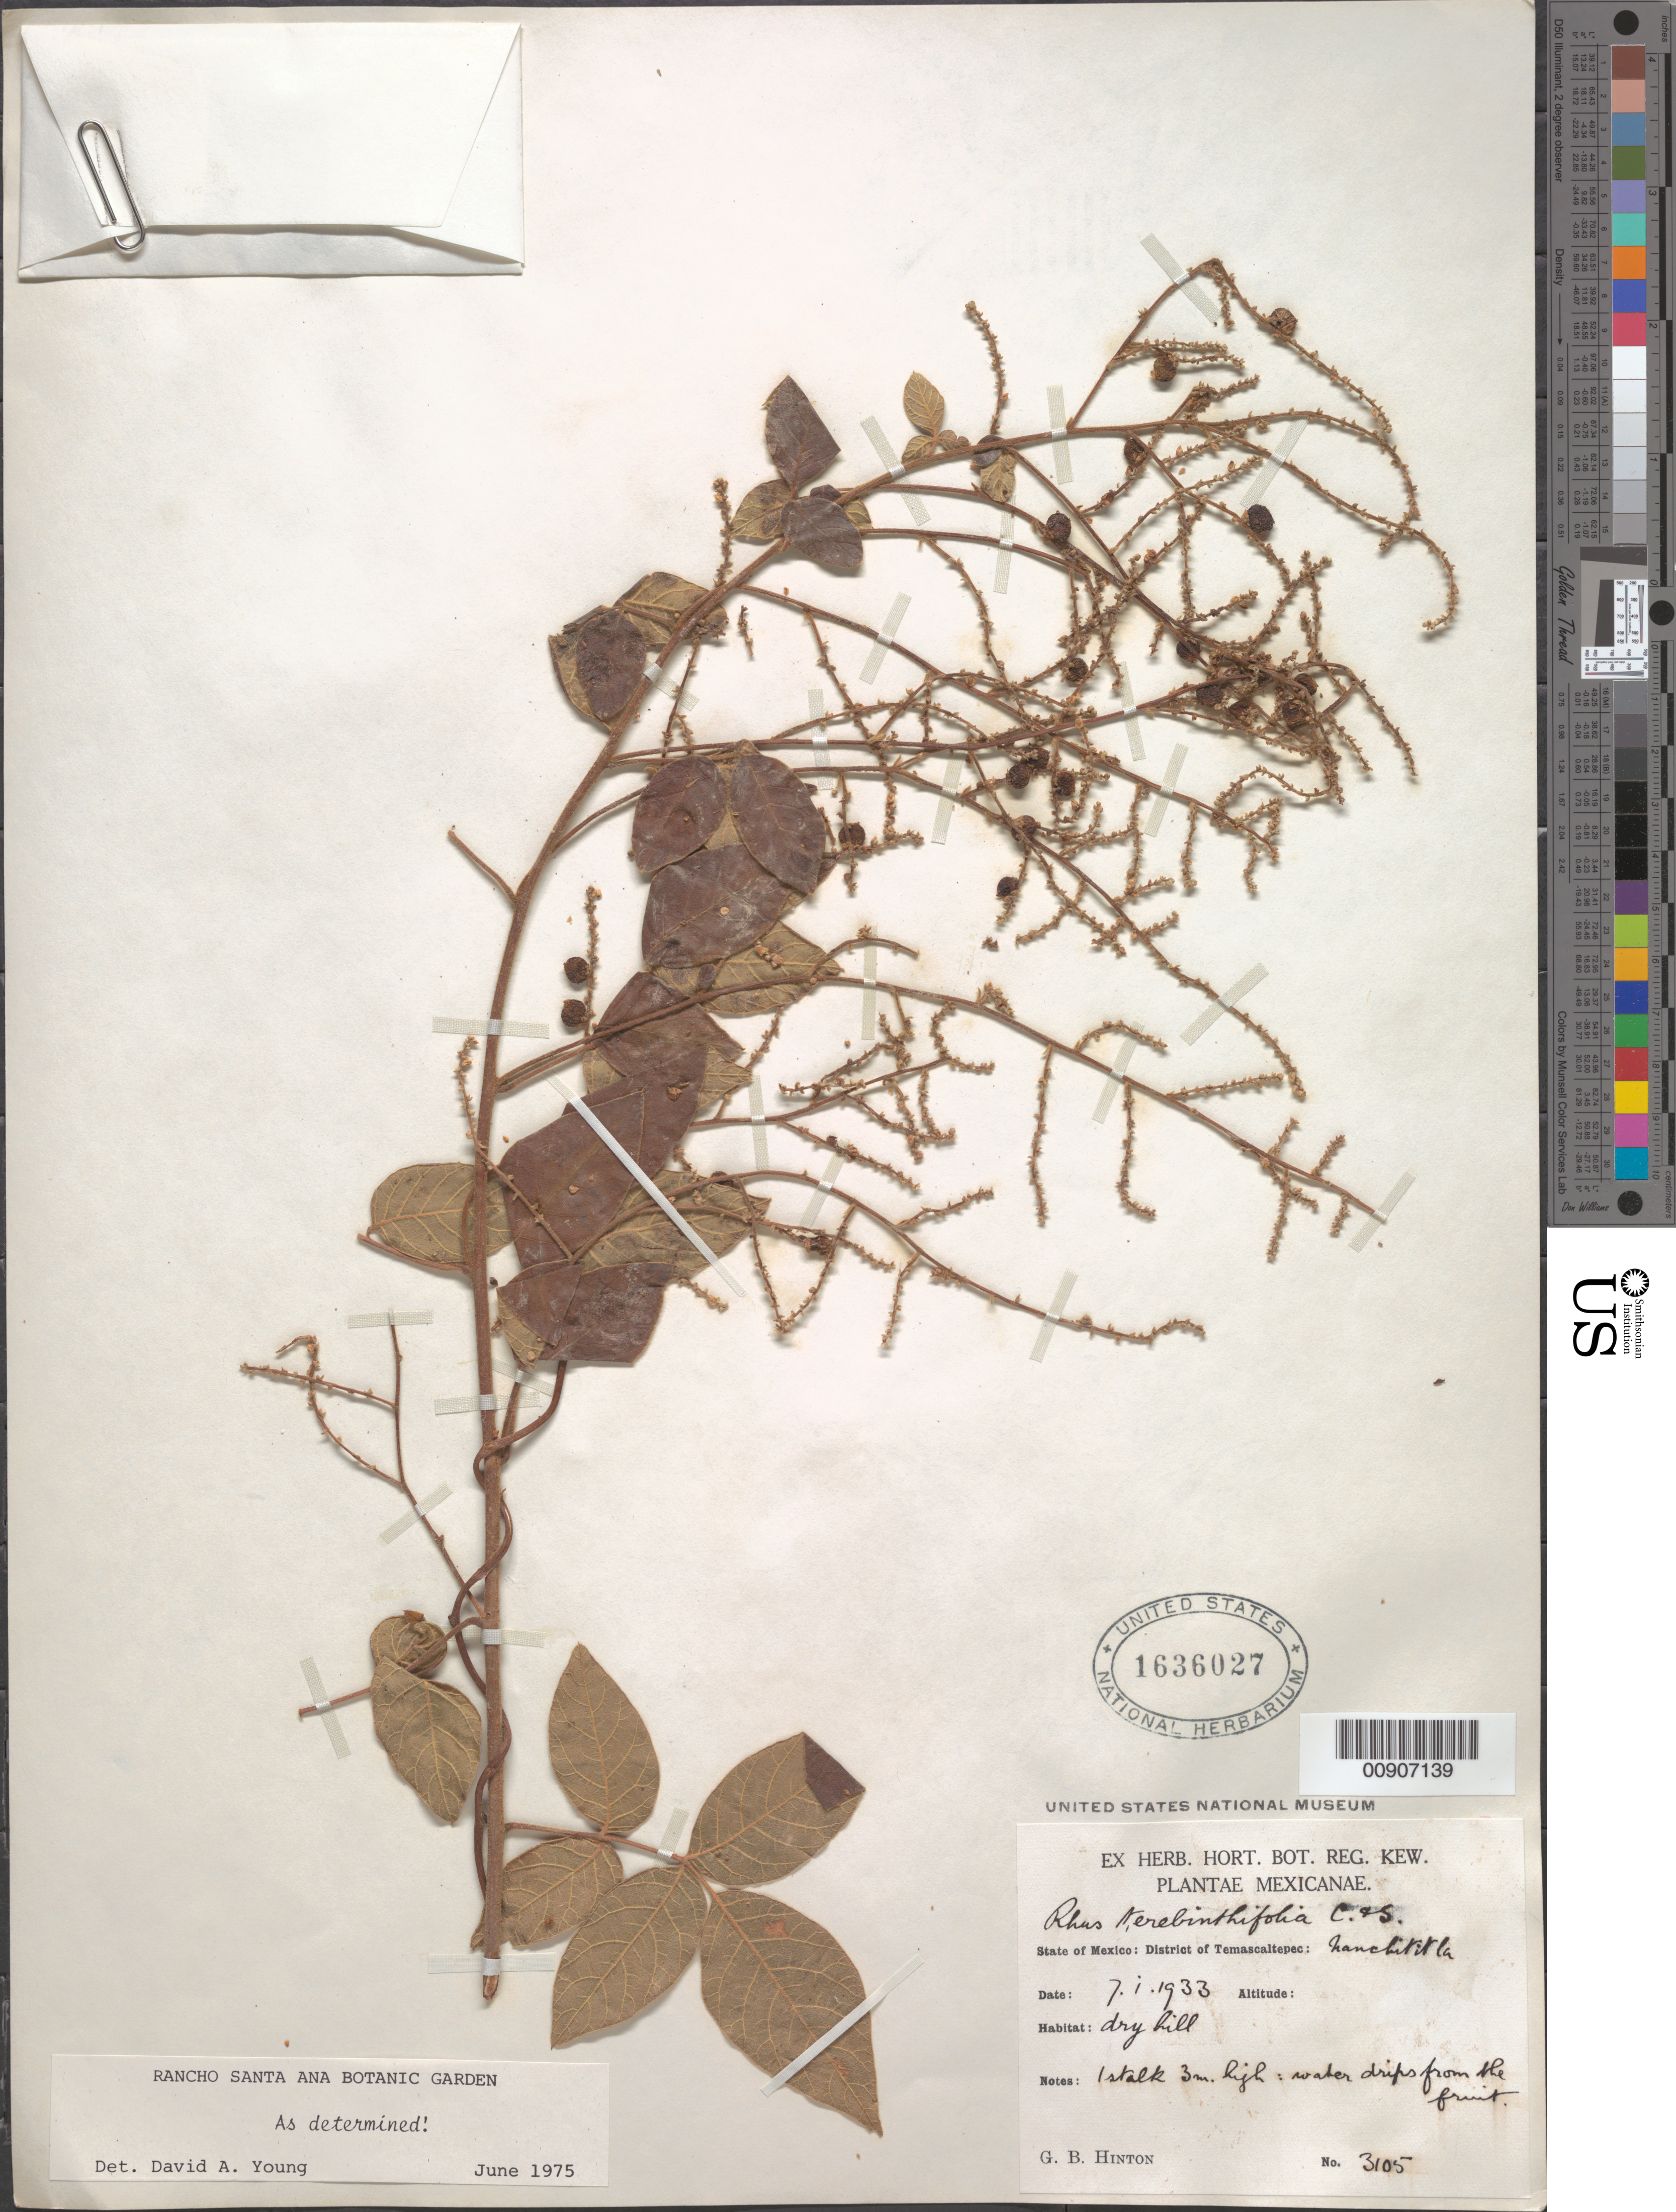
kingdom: Plantae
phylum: Tracheophyta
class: Magnoliopsida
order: Sapindales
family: Anacardiaceae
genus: Rhus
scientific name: Rhus terebinthifolia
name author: Schltdl. & Cham.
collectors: G. B. Hinton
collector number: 3105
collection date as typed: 07 Jan 1933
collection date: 1933-01-07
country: Mexico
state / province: México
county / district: Temascaltepec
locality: State of México: District of Temascaltepec: Nanchititla.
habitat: Dry hill.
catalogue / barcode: US 1636027